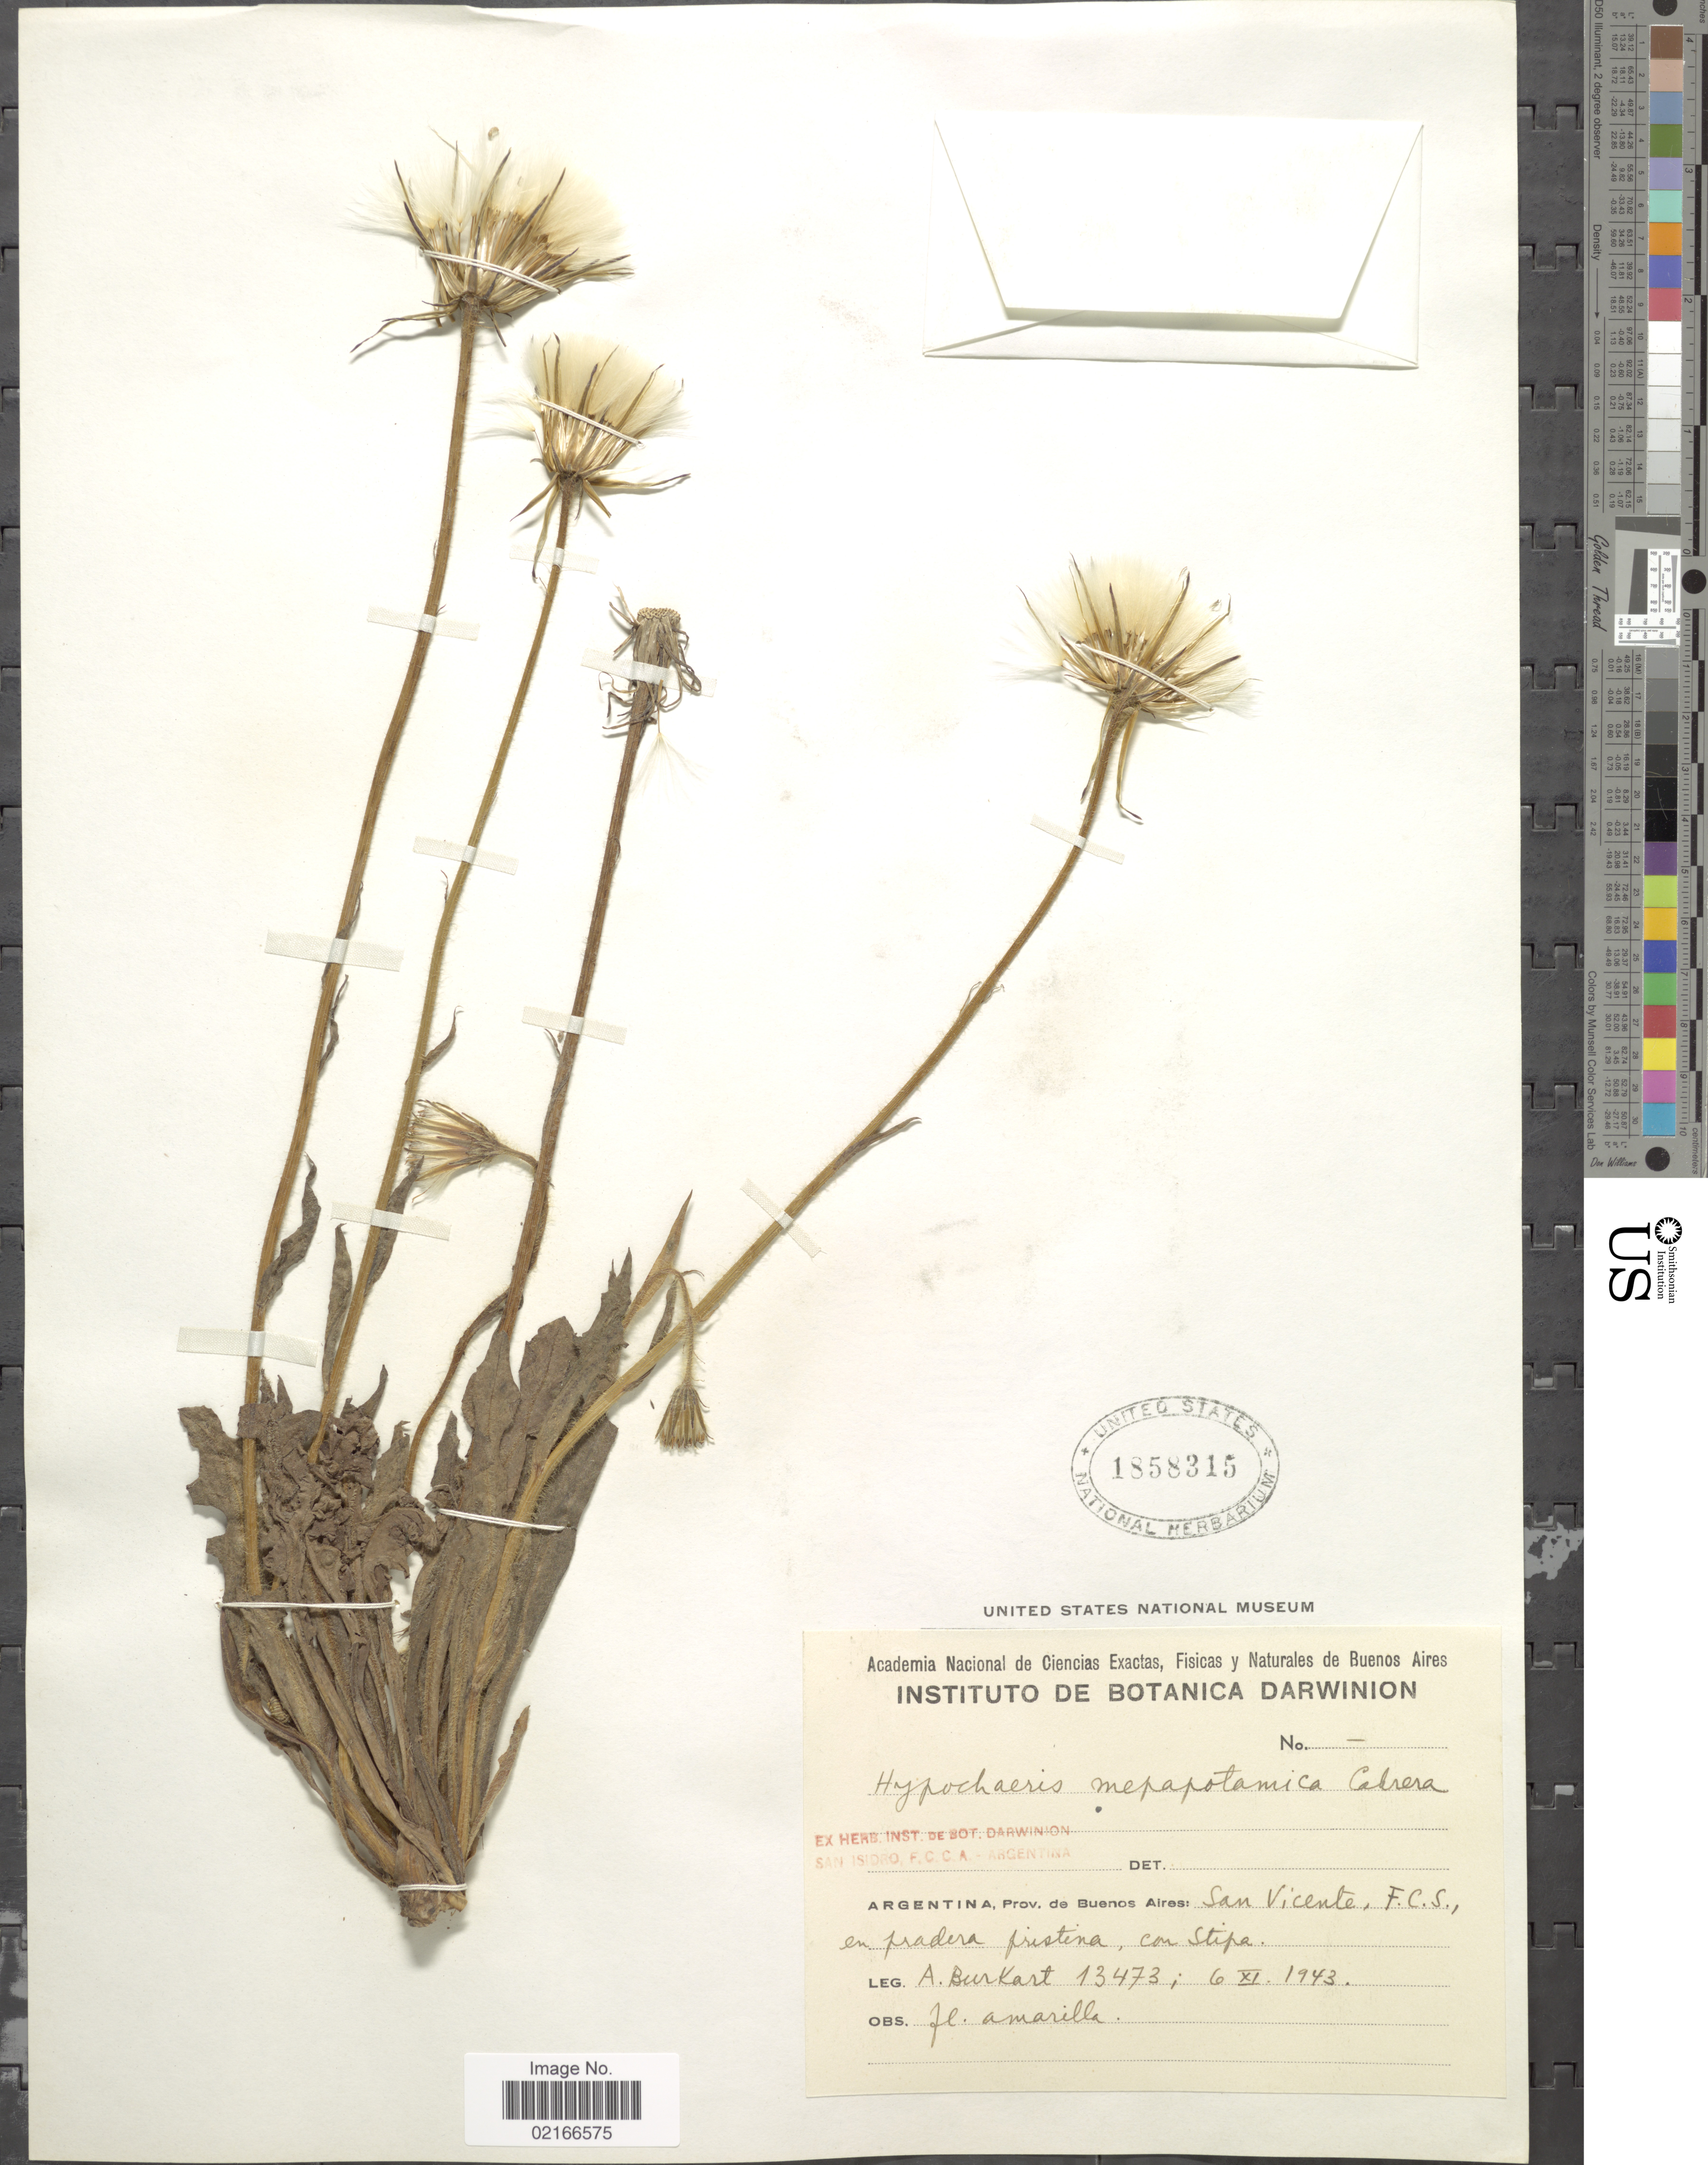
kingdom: Plantae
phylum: Tracheophyta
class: Magnoliopsida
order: Asterales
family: Asteraceae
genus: Hypochaeris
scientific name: Hypochaeris megapotamica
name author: Cabrera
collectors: A. E. Burkart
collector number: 13473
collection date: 1943-11-06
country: Argentina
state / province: Buenos Aires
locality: San Vicente, F.C.S.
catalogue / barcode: US 1858315